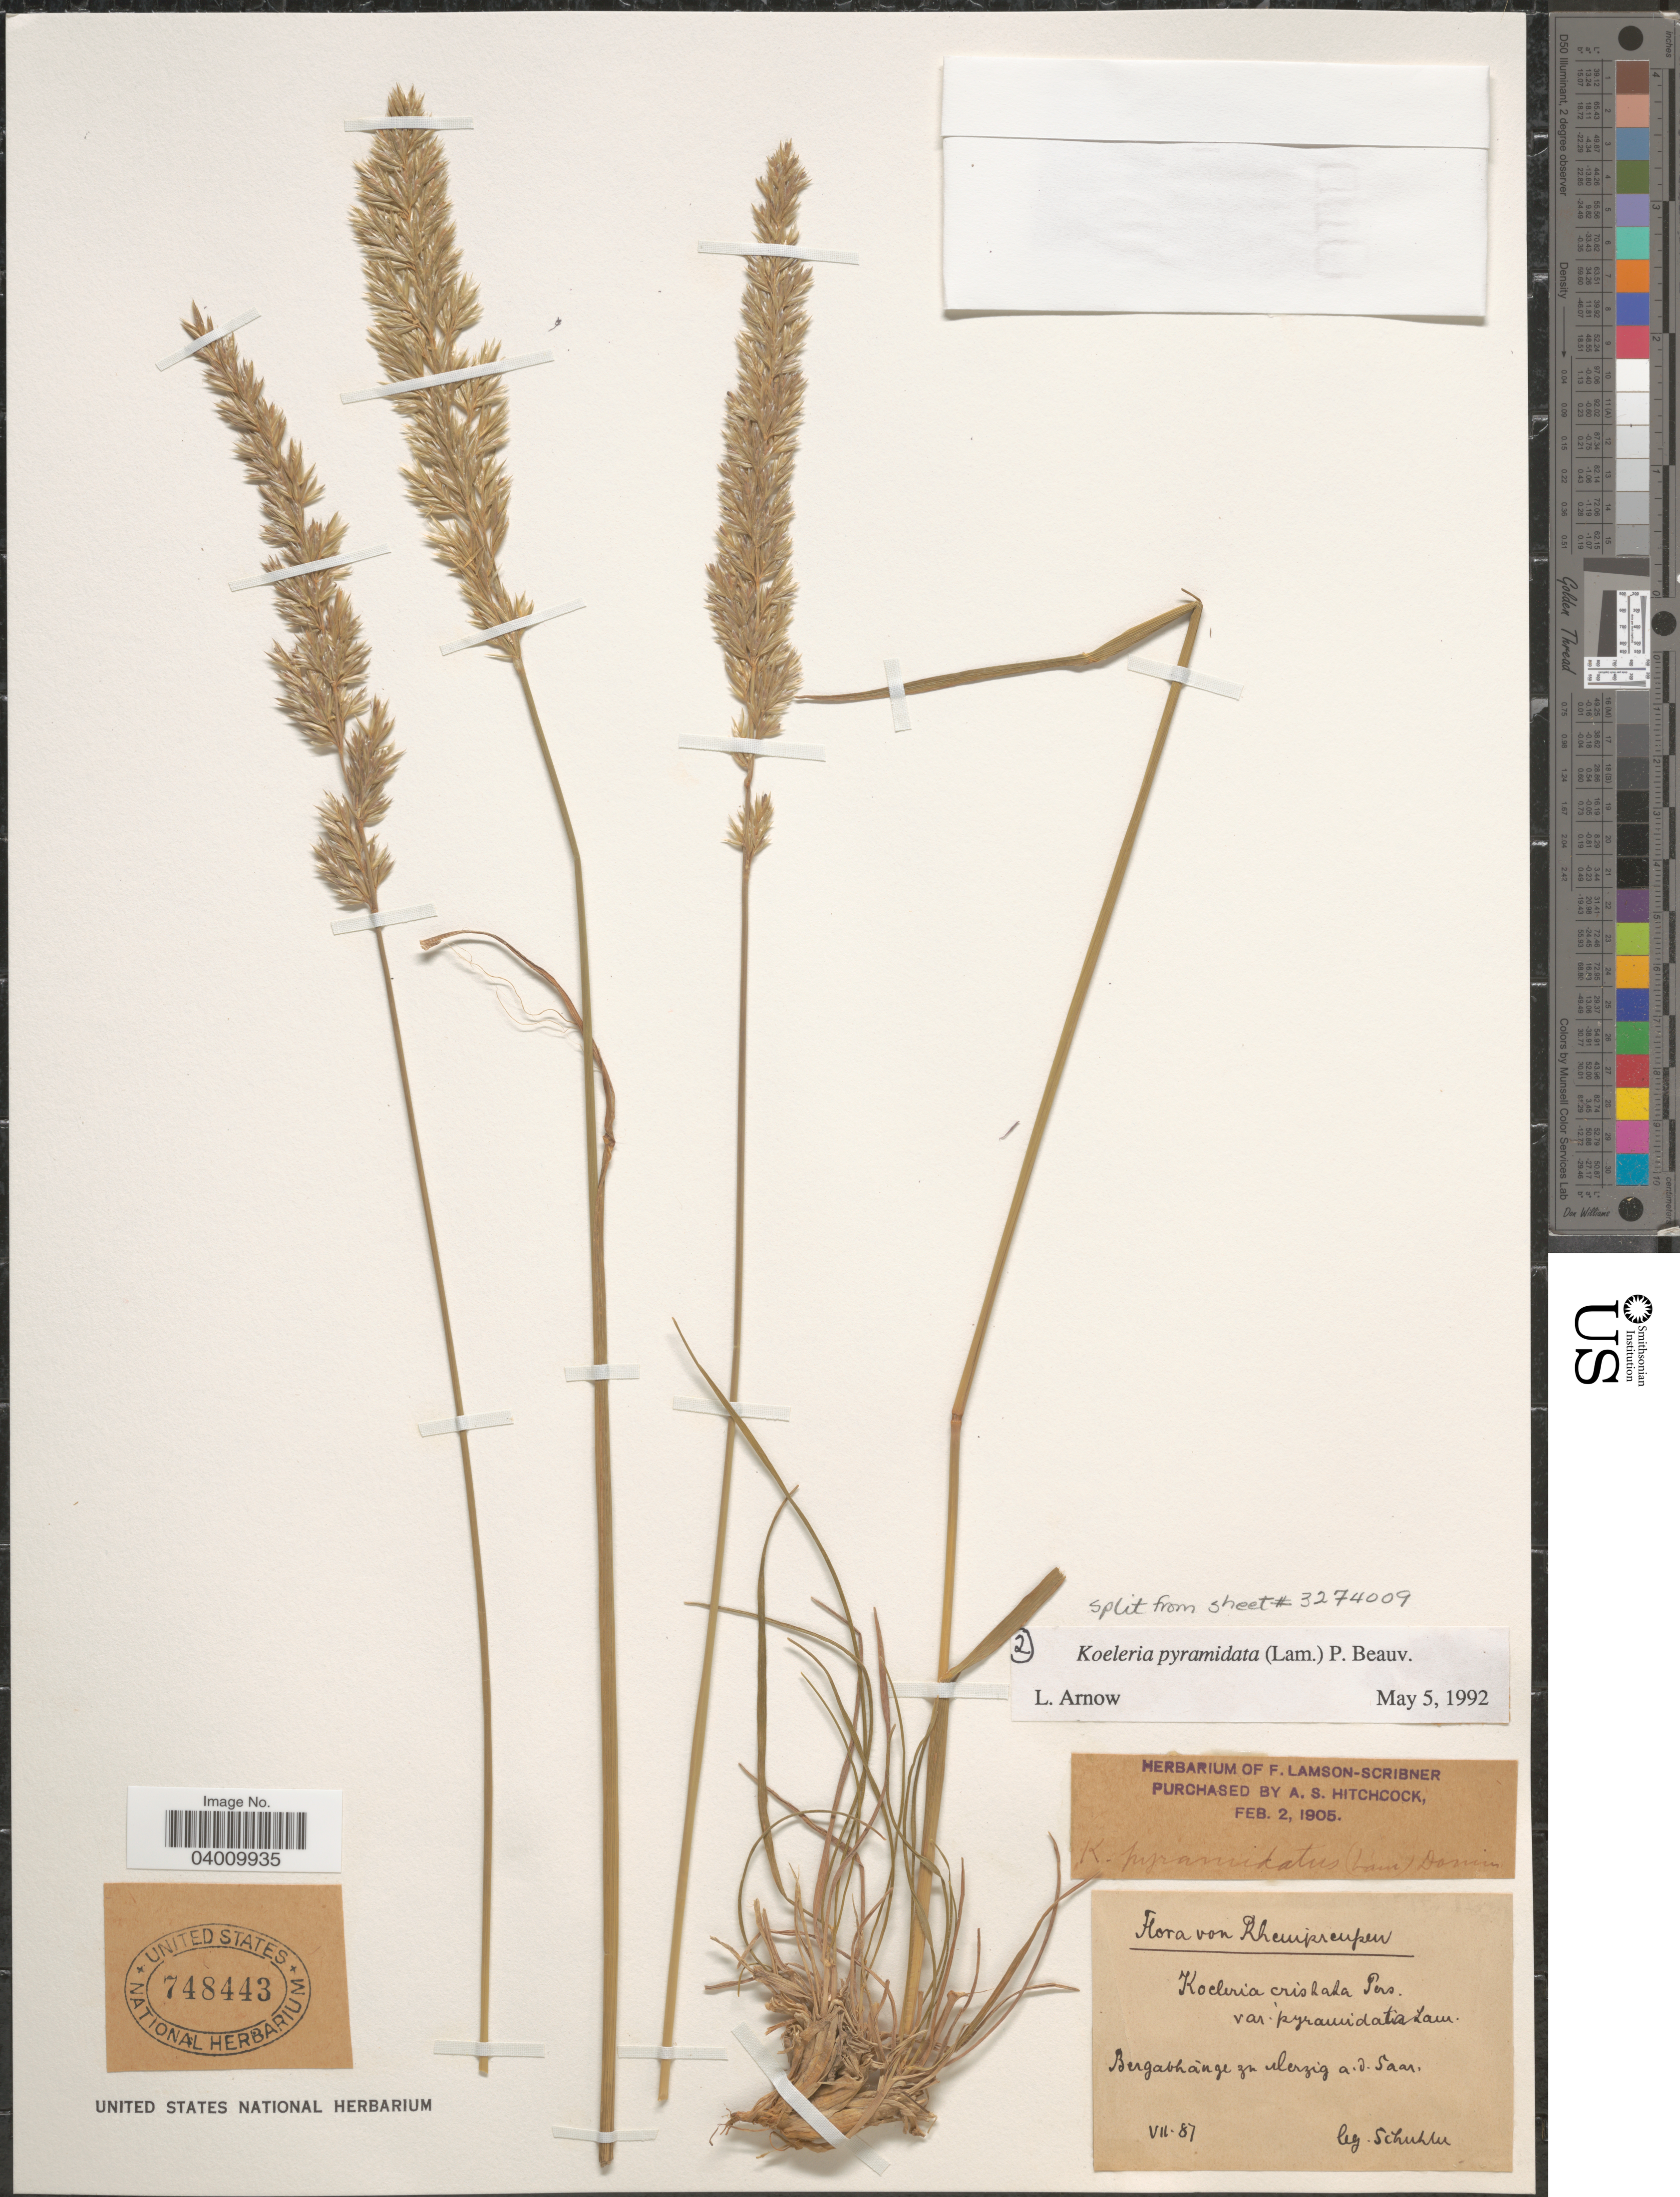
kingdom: Plantae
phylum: Tracheophyta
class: Liliopsida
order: Poales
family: Poaceae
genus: Koeleria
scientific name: Koeleria pyramidata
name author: (Lam.) P. Beauv.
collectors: Schuhler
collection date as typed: Transcribed d/m/y: /7/87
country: Germany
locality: Rheinpreussen. Bergabhánge zn Merzig a. d. Saar.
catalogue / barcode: US 748443